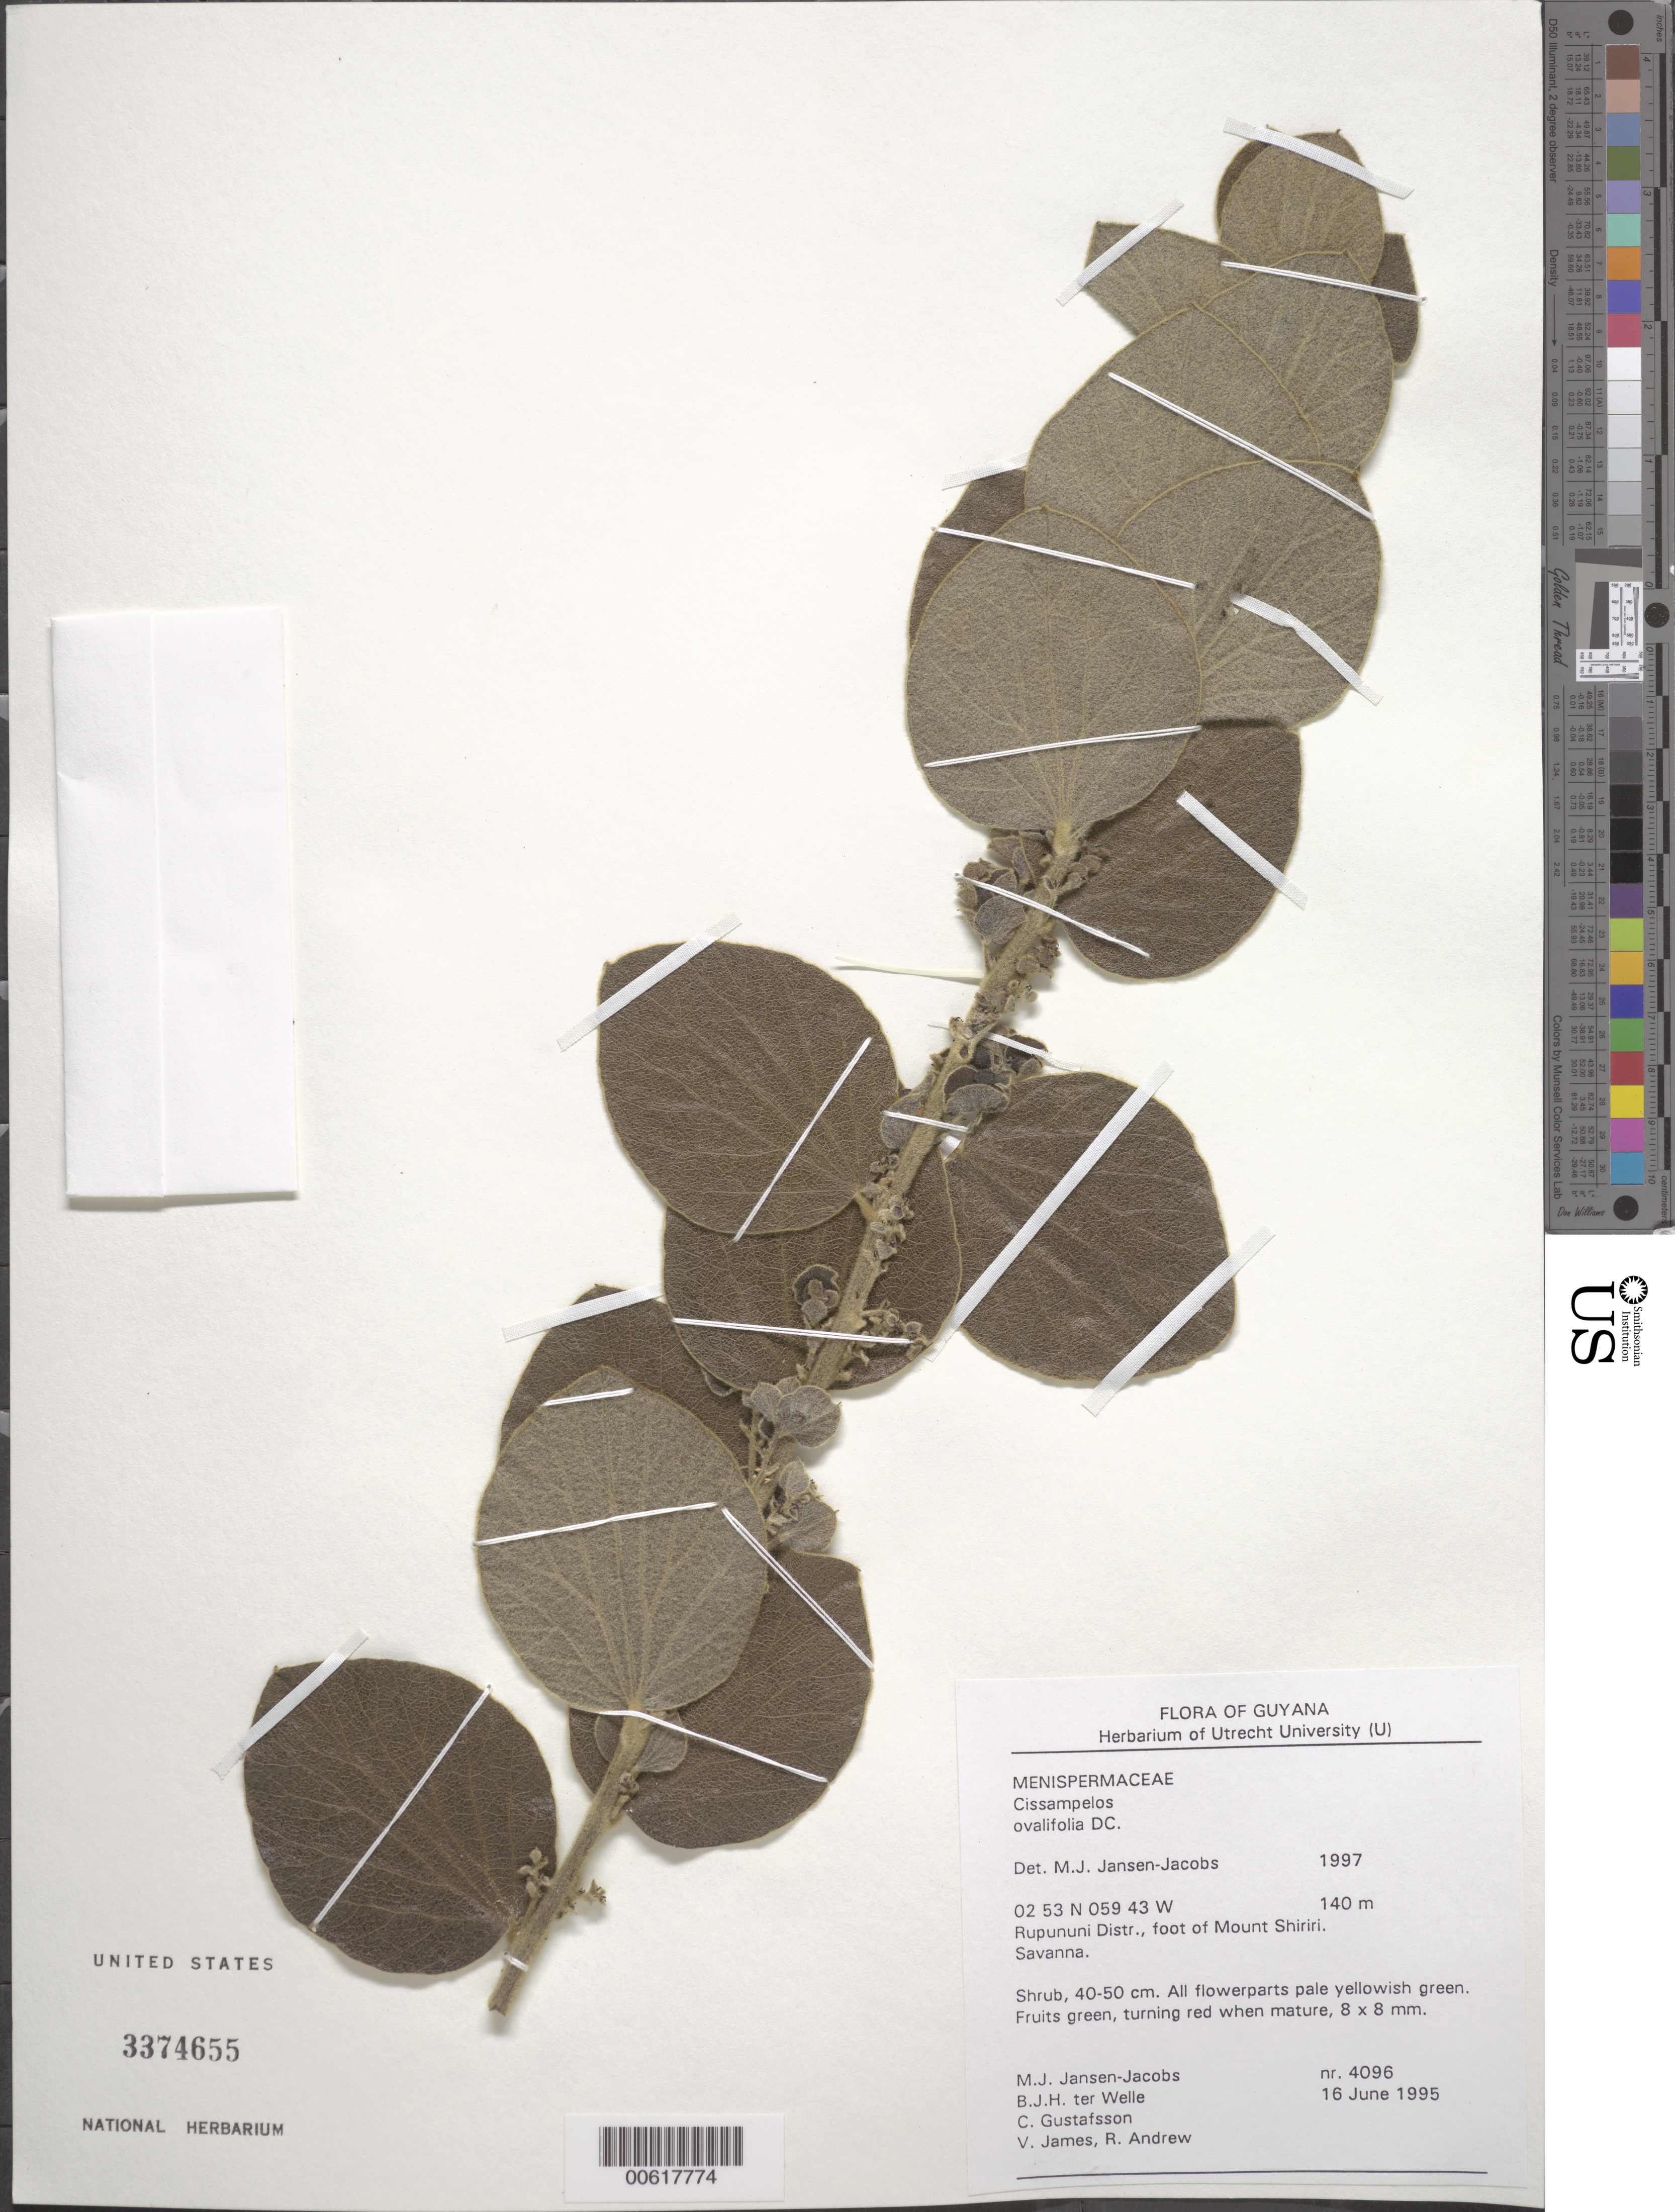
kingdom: Plantae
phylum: Tracheophyta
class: Magnoliopsida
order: Ranunculales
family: Menispermaceae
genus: Cissampelos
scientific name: Cissampelos ovalifolia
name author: DC.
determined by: Jansen-Jacobs, M. J., (U), Nationaal Herbarium Nederland, Utrecht University branch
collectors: M. J. Jansen-Jacobs, B. Welle, C. G. Gustafsson, V. James & R. Andrew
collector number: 4096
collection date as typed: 16-Jun-95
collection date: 1995-06-16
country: Guyana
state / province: U. Takutu-U. Essequibo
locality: Mount Shiriri, at foot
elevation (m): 140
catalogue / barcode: US 3374655